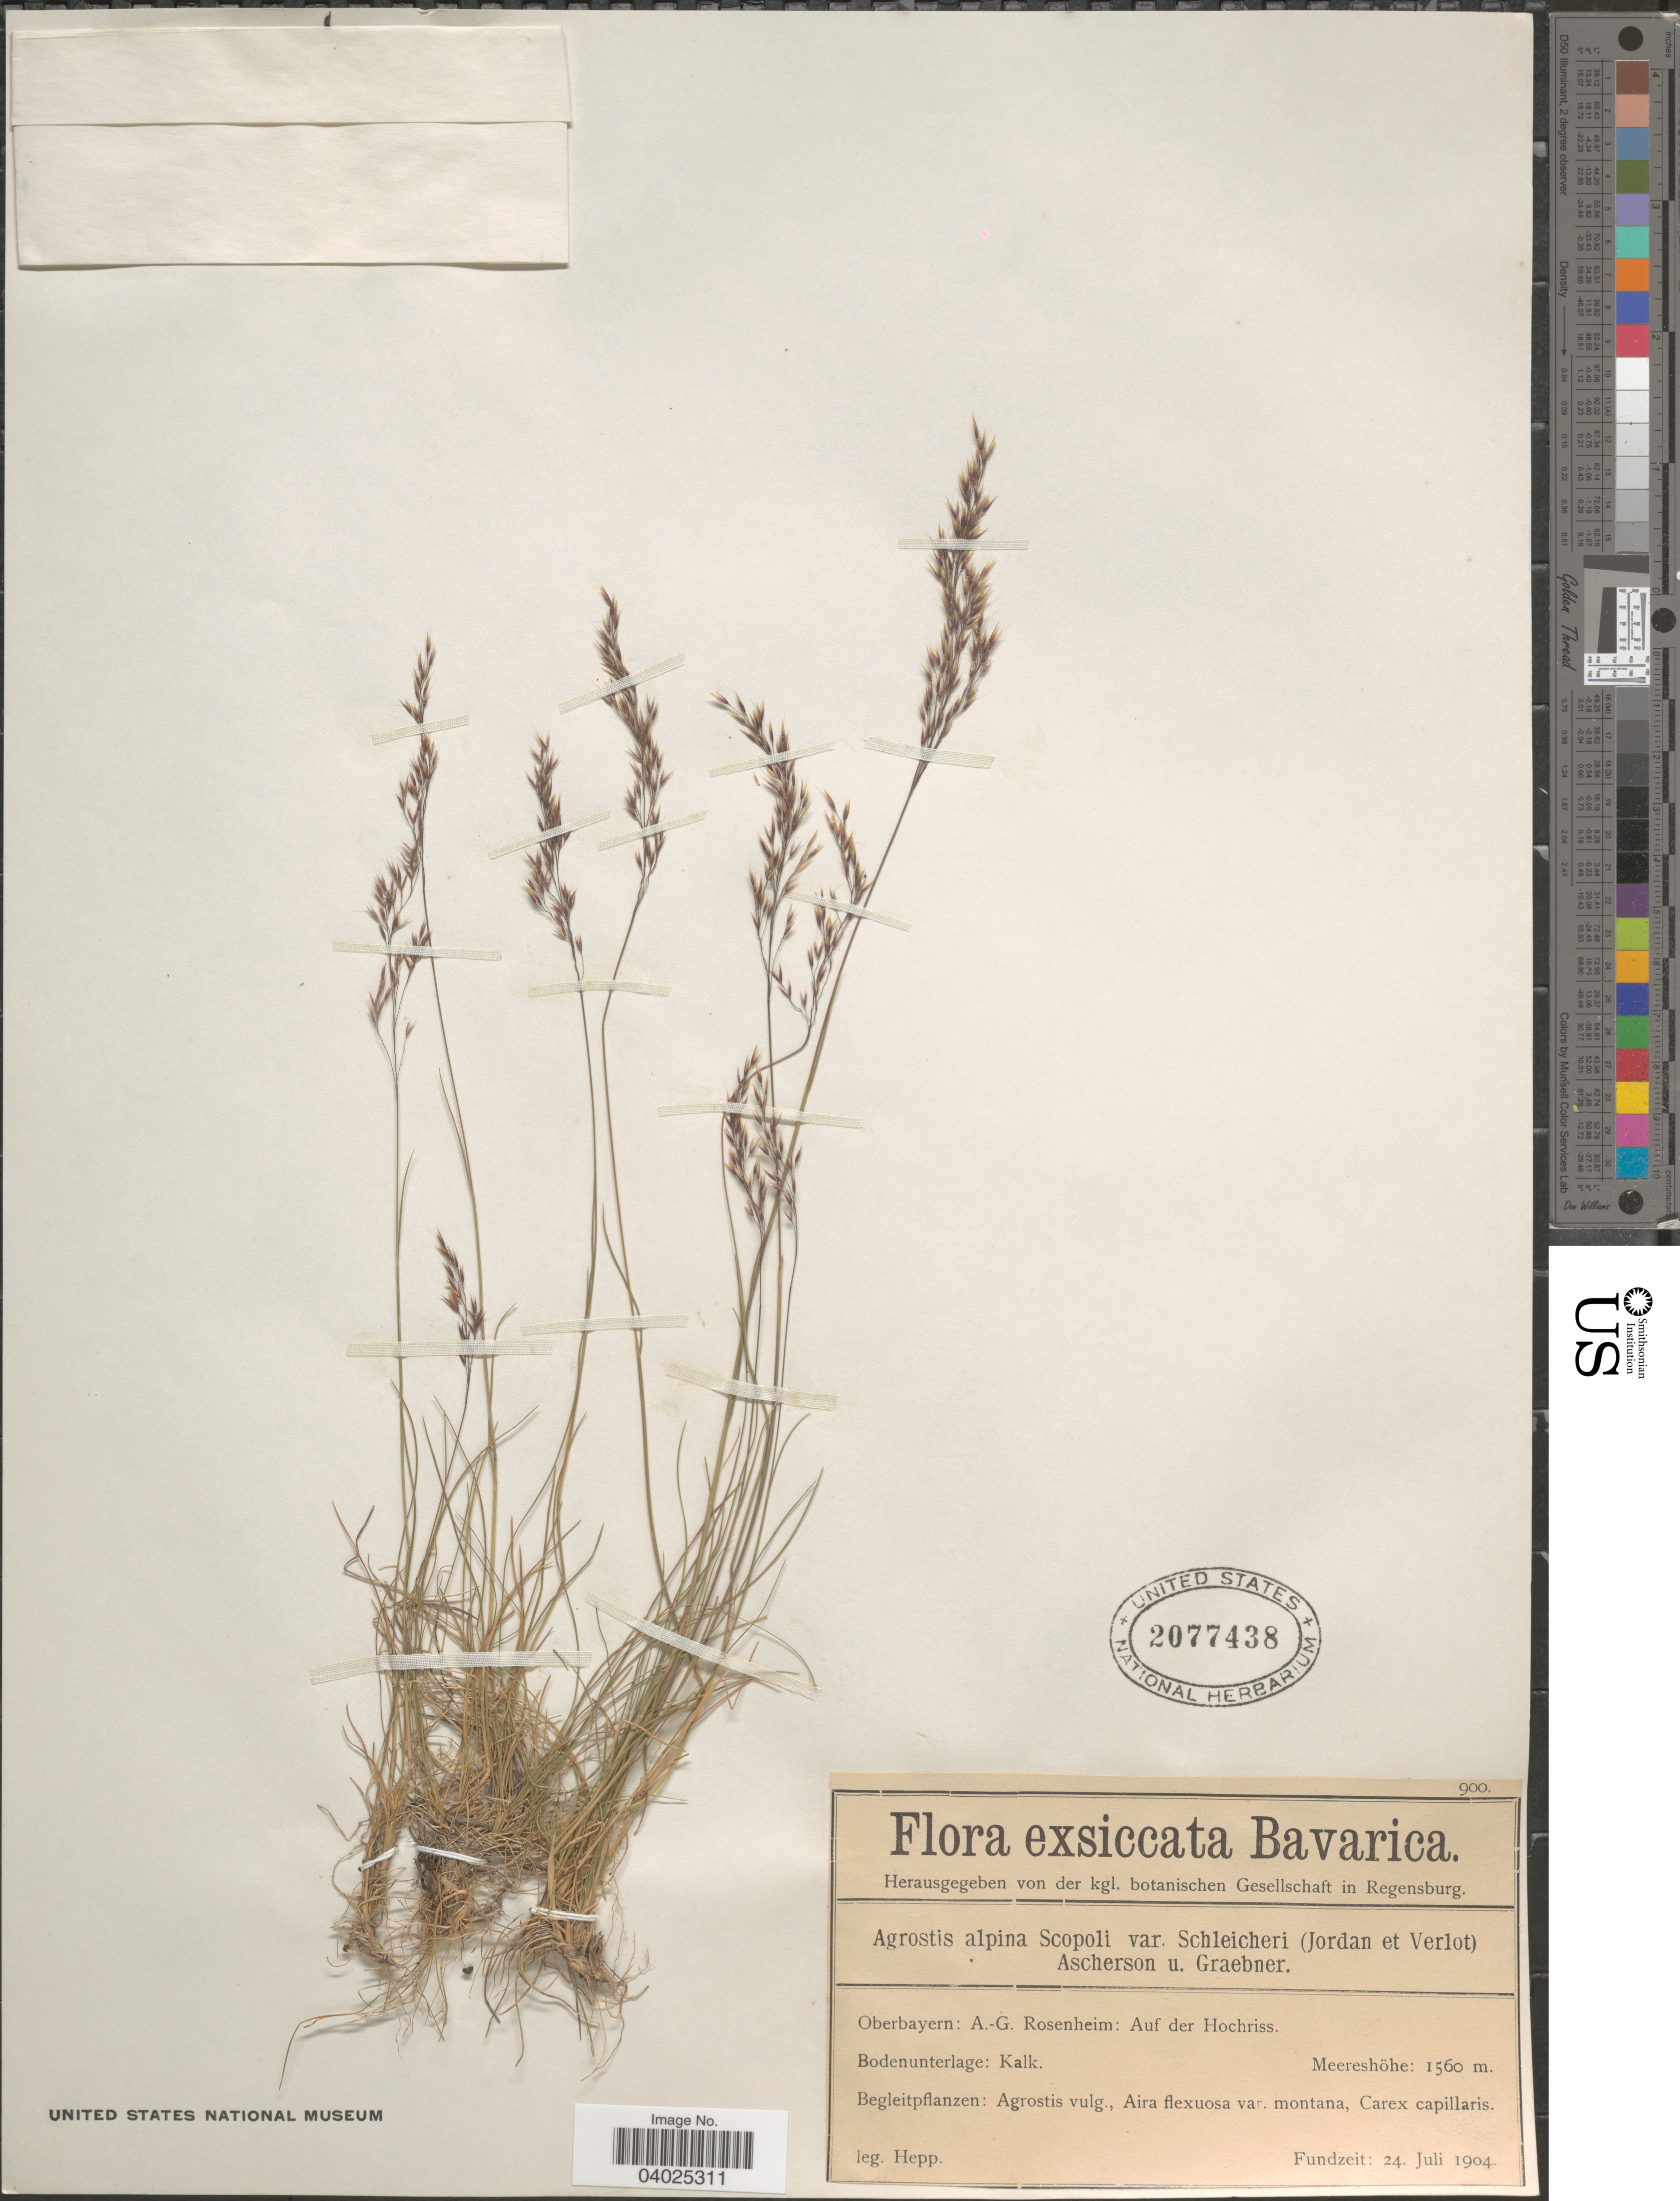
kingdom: Plantae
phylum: Tracheophyta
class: Liliopsida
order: Poales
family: Poaceae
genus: Alpagrostis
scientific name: Alpagrostis alpina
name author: (Scop.) P.M. Peterson et al.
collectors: Hepp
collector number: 900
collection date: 1904-07-24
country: Germany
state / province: Bayern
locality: Bavarica. Oberbayern: A.-G. Rosenheim: Auf der Hochriss.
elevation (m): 1560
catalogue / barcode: US 2077438